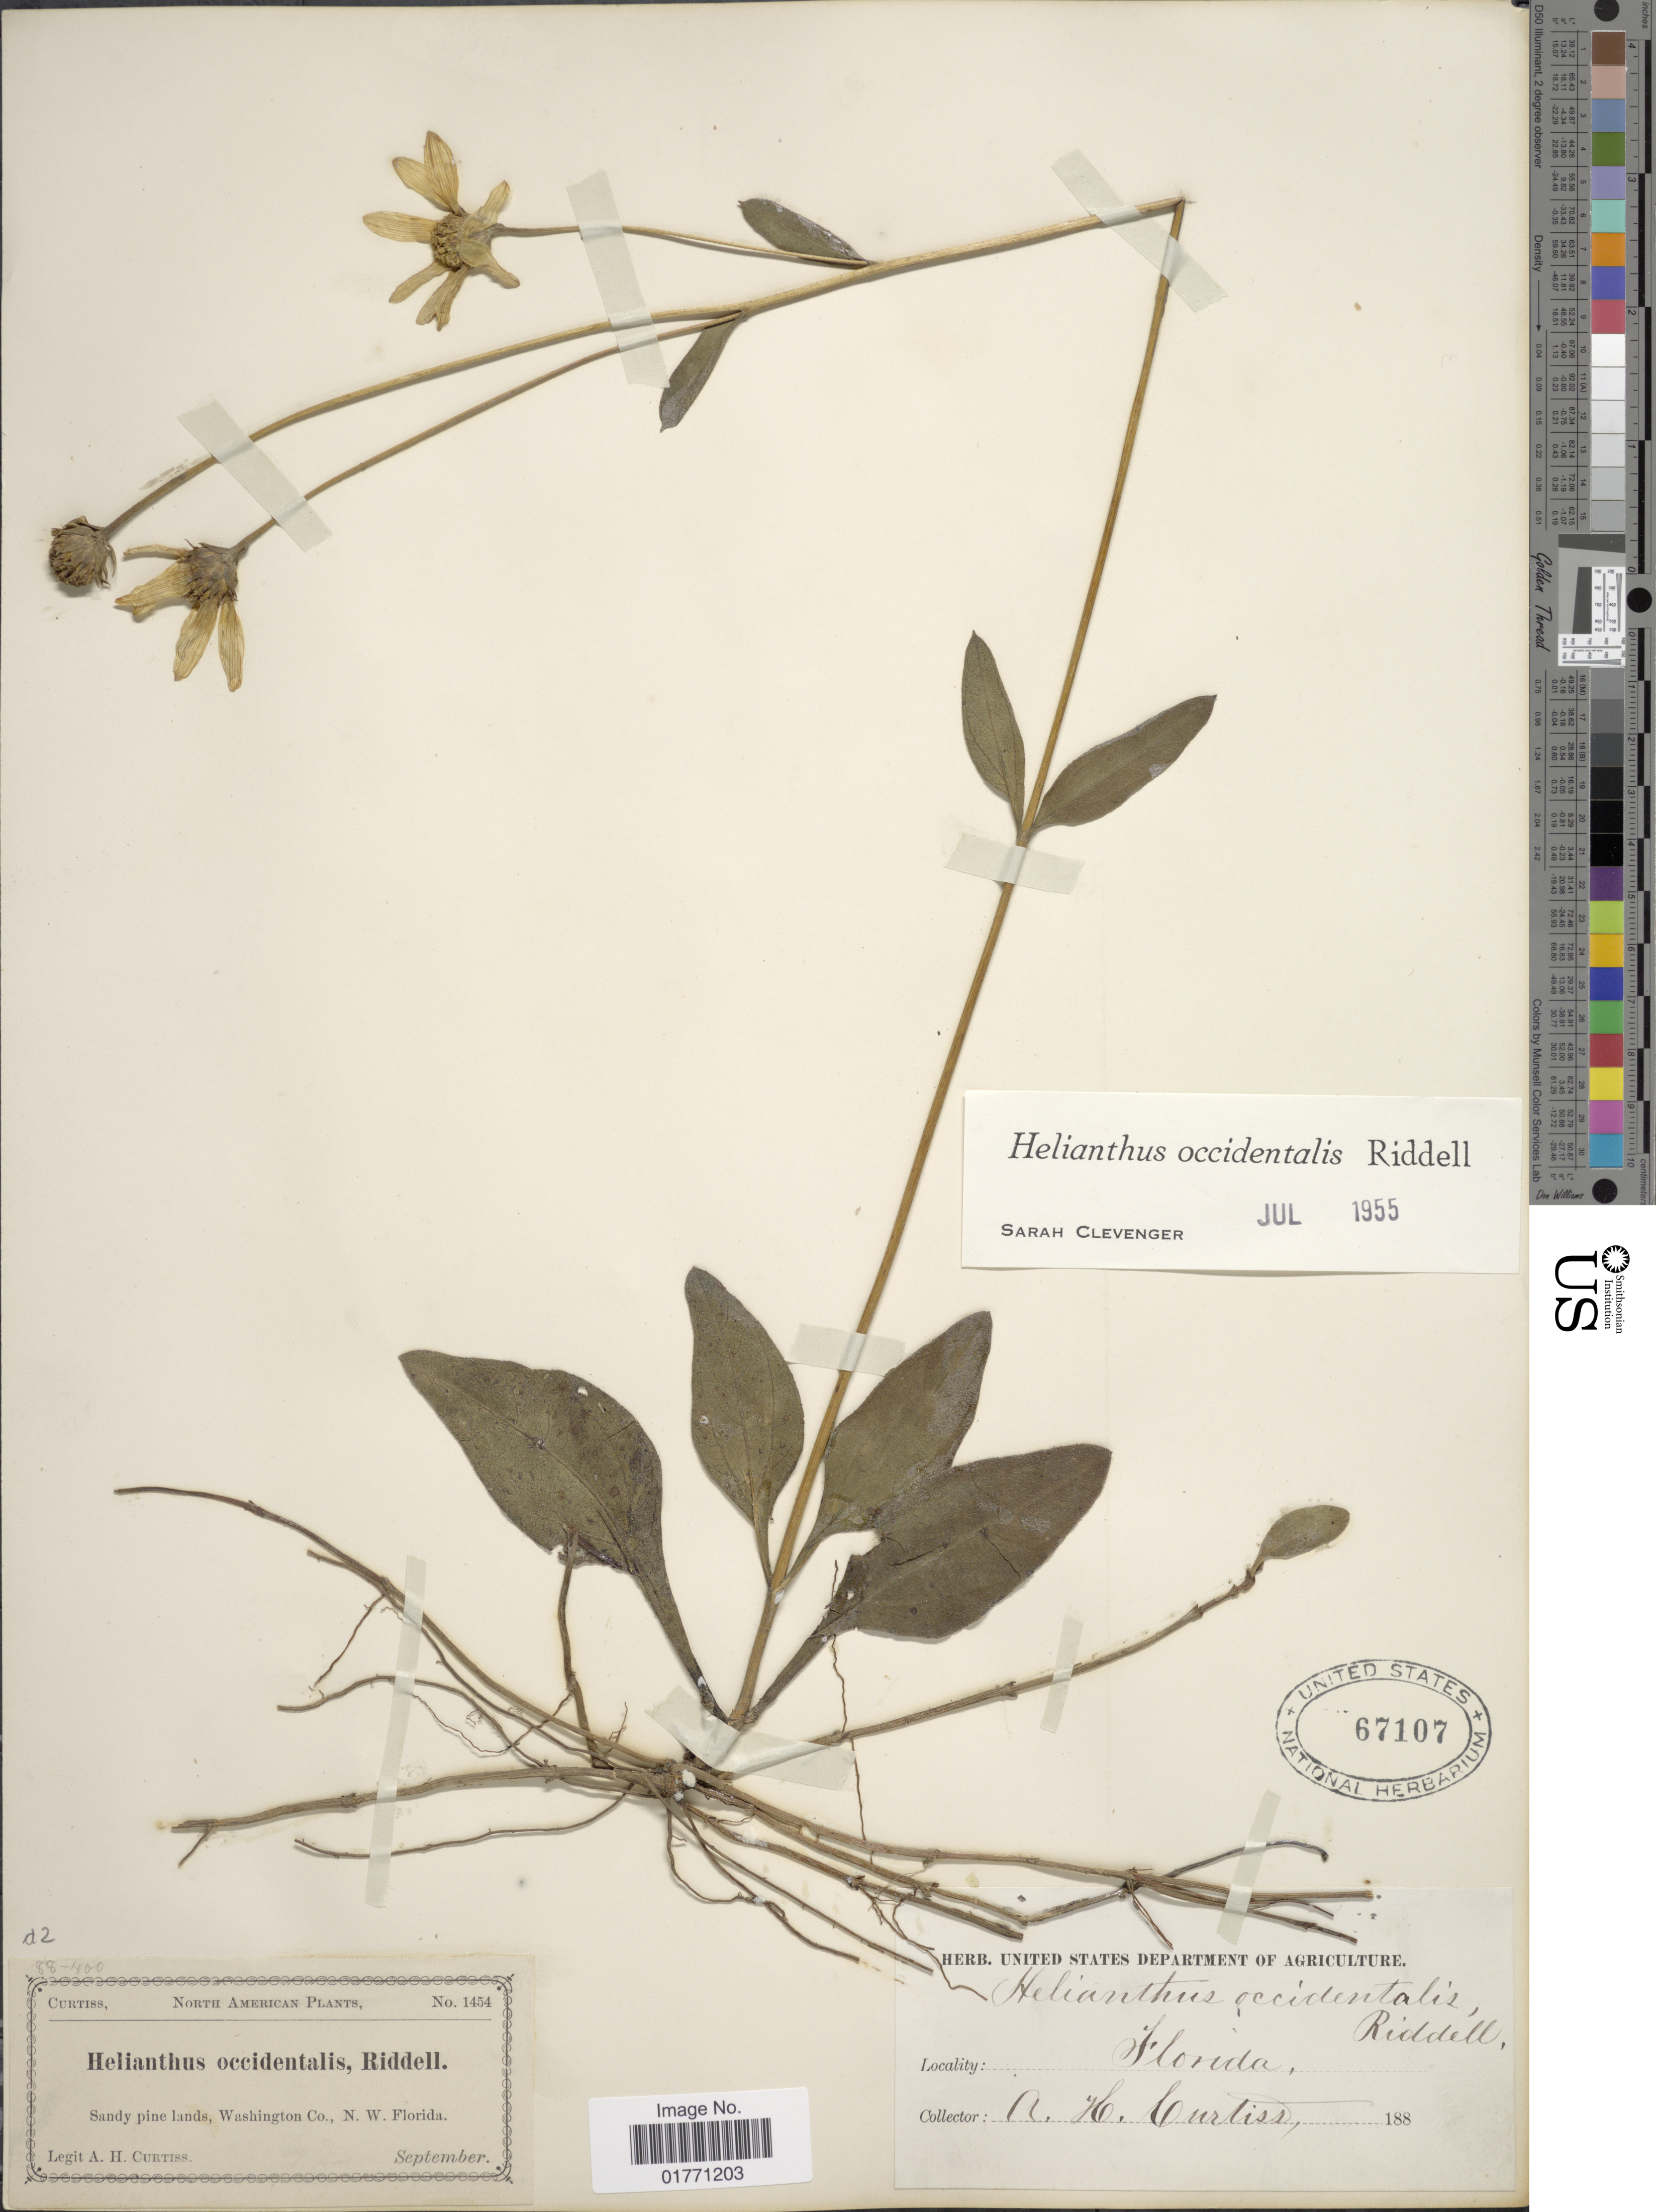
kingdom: Plantae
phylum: Tracheophyta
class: Magnoliopsida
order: Asterales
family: Asteraceae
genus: Helianthus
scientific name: Helianthus occidentalis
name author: Riddell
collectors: A. H. Curtiss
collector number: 1454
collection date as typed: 188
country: United States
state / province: Florida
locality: Sandy pine lands, Washington Co., N.W. Florida.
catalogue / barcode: US 67107